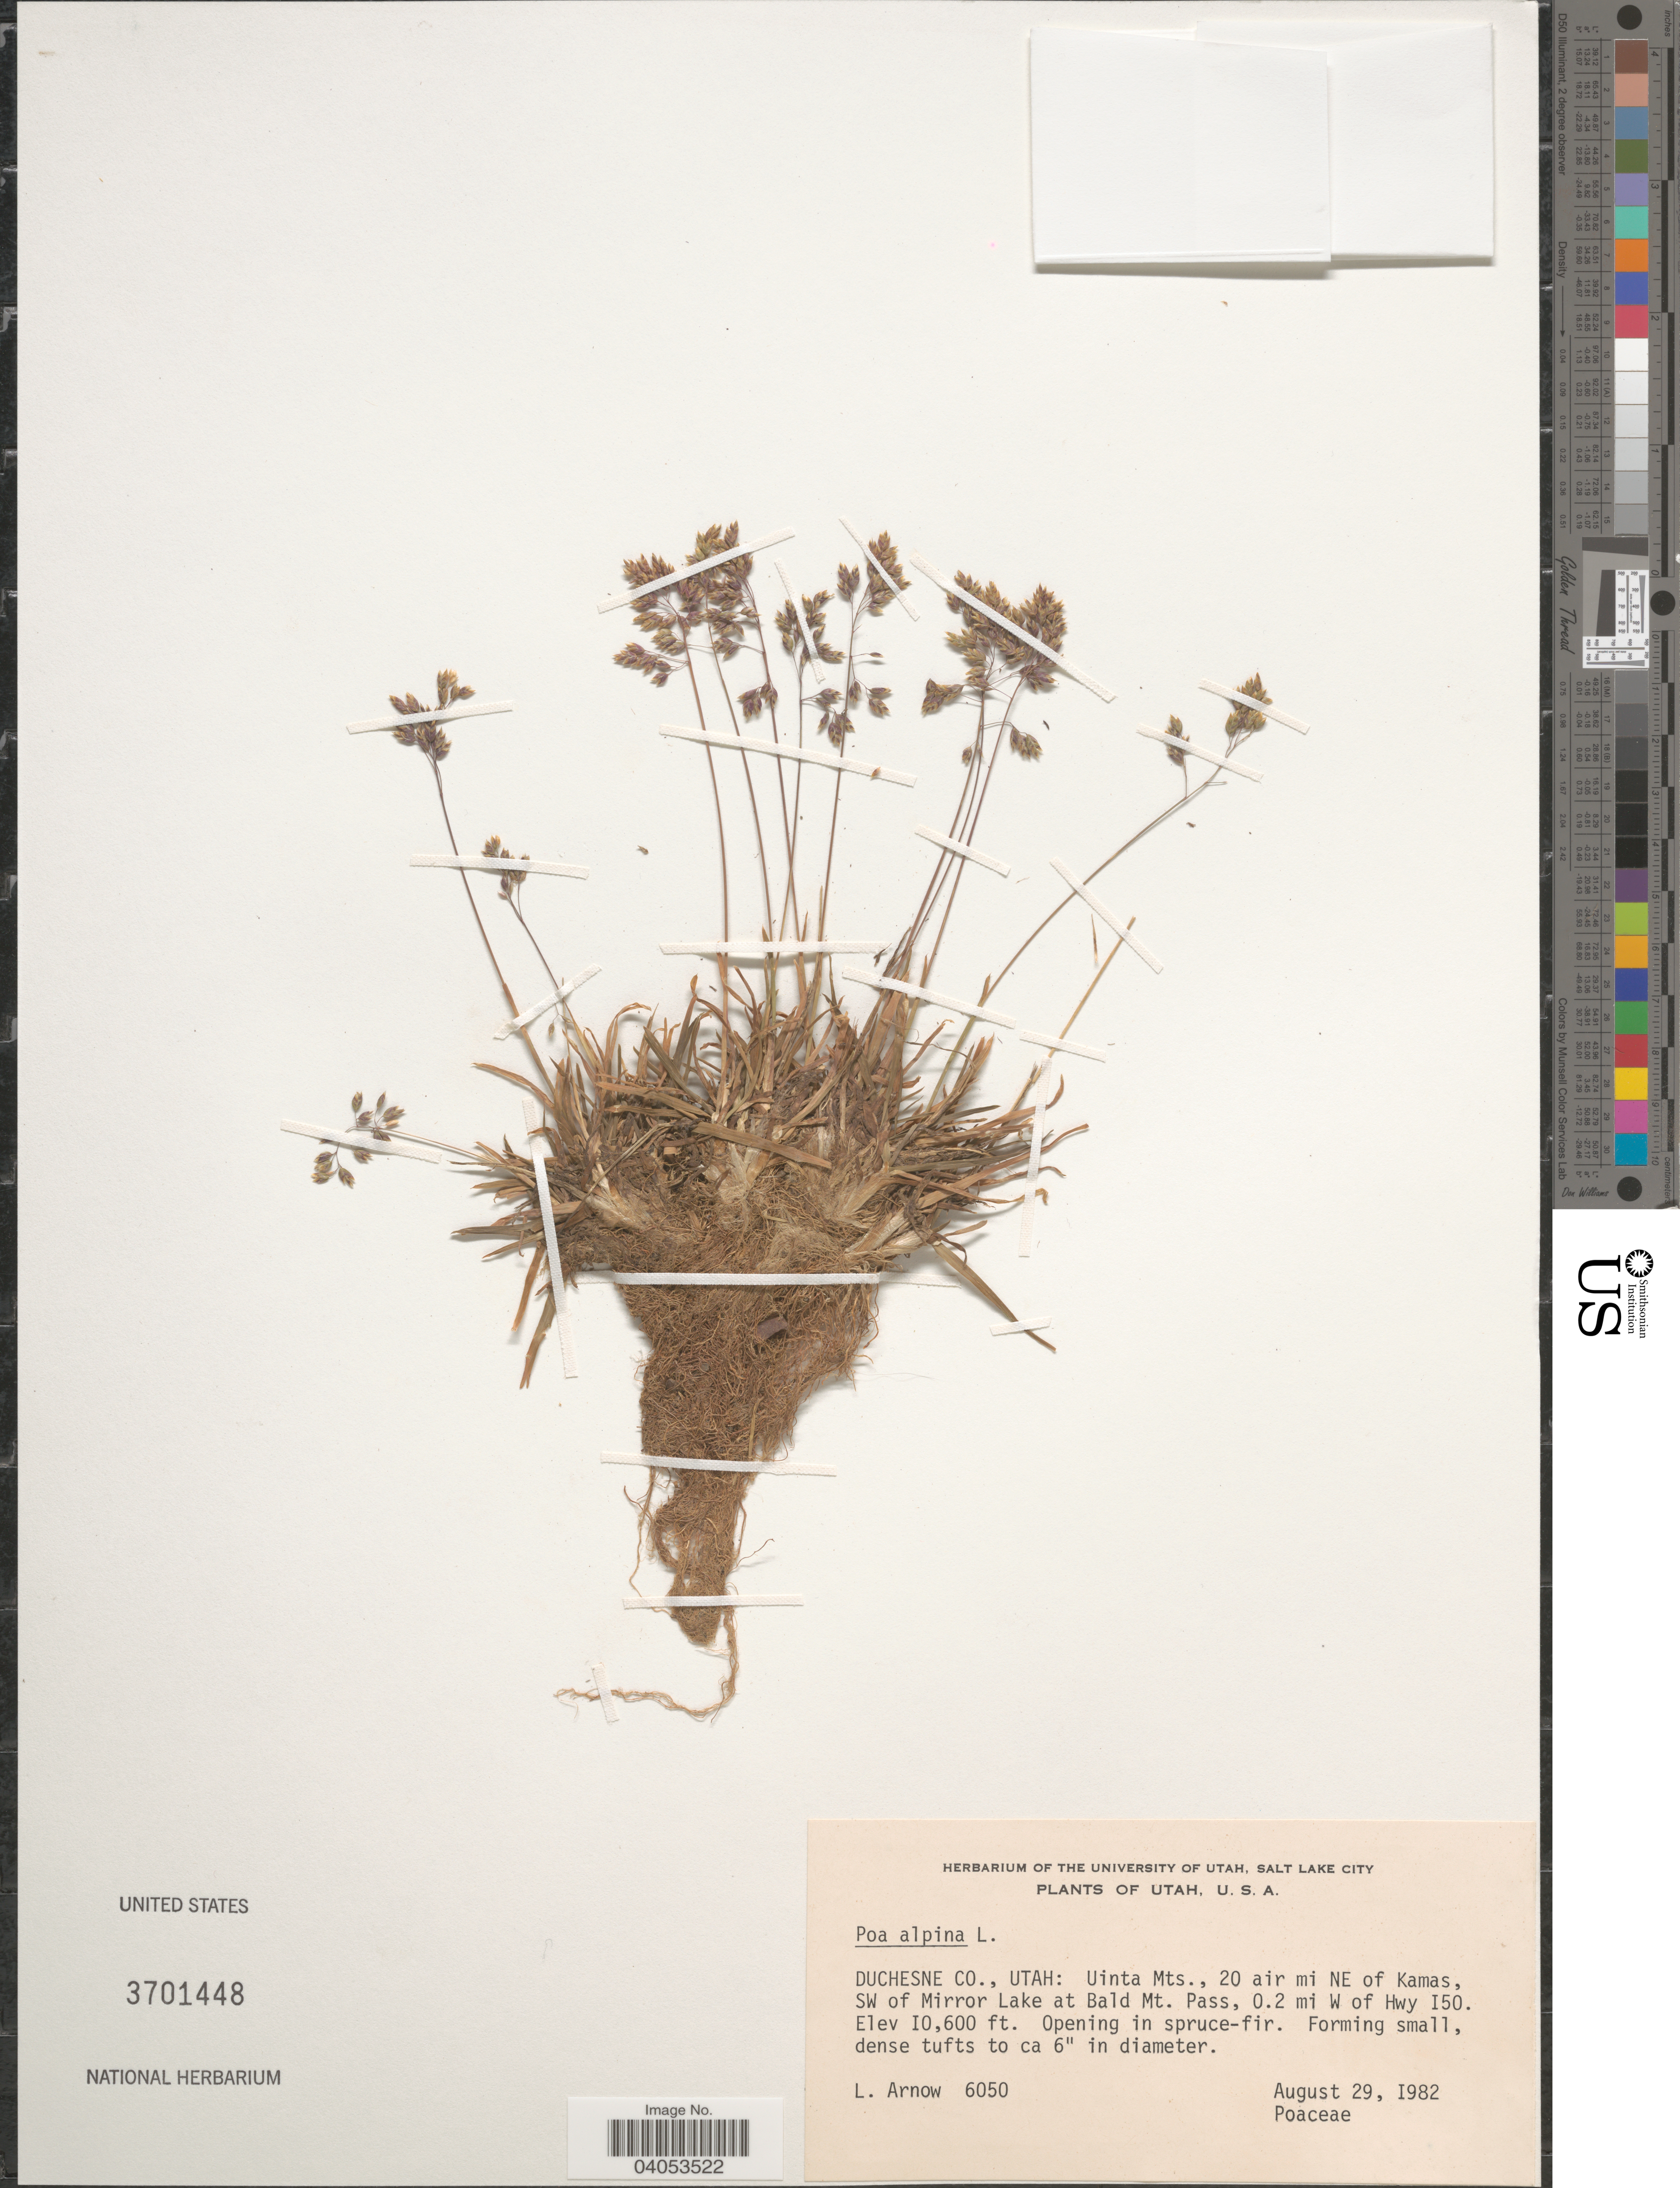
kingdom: Plantae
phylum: Tracheophyta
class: Liliopsida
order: Poales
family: Poaceae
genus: Poa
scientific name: Poa alpina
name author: L.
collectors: L. Arnow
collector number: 6050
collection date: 1982-08-29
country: United States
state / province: Utah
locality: Duchesne Co.: Uinta Mts., 20 air mi NE of Kamas, SW of Mirror Lake at Bald Mt. Pass, 0.2 mi W of Hwy 150.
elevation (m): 3231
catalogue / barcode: US 3701448